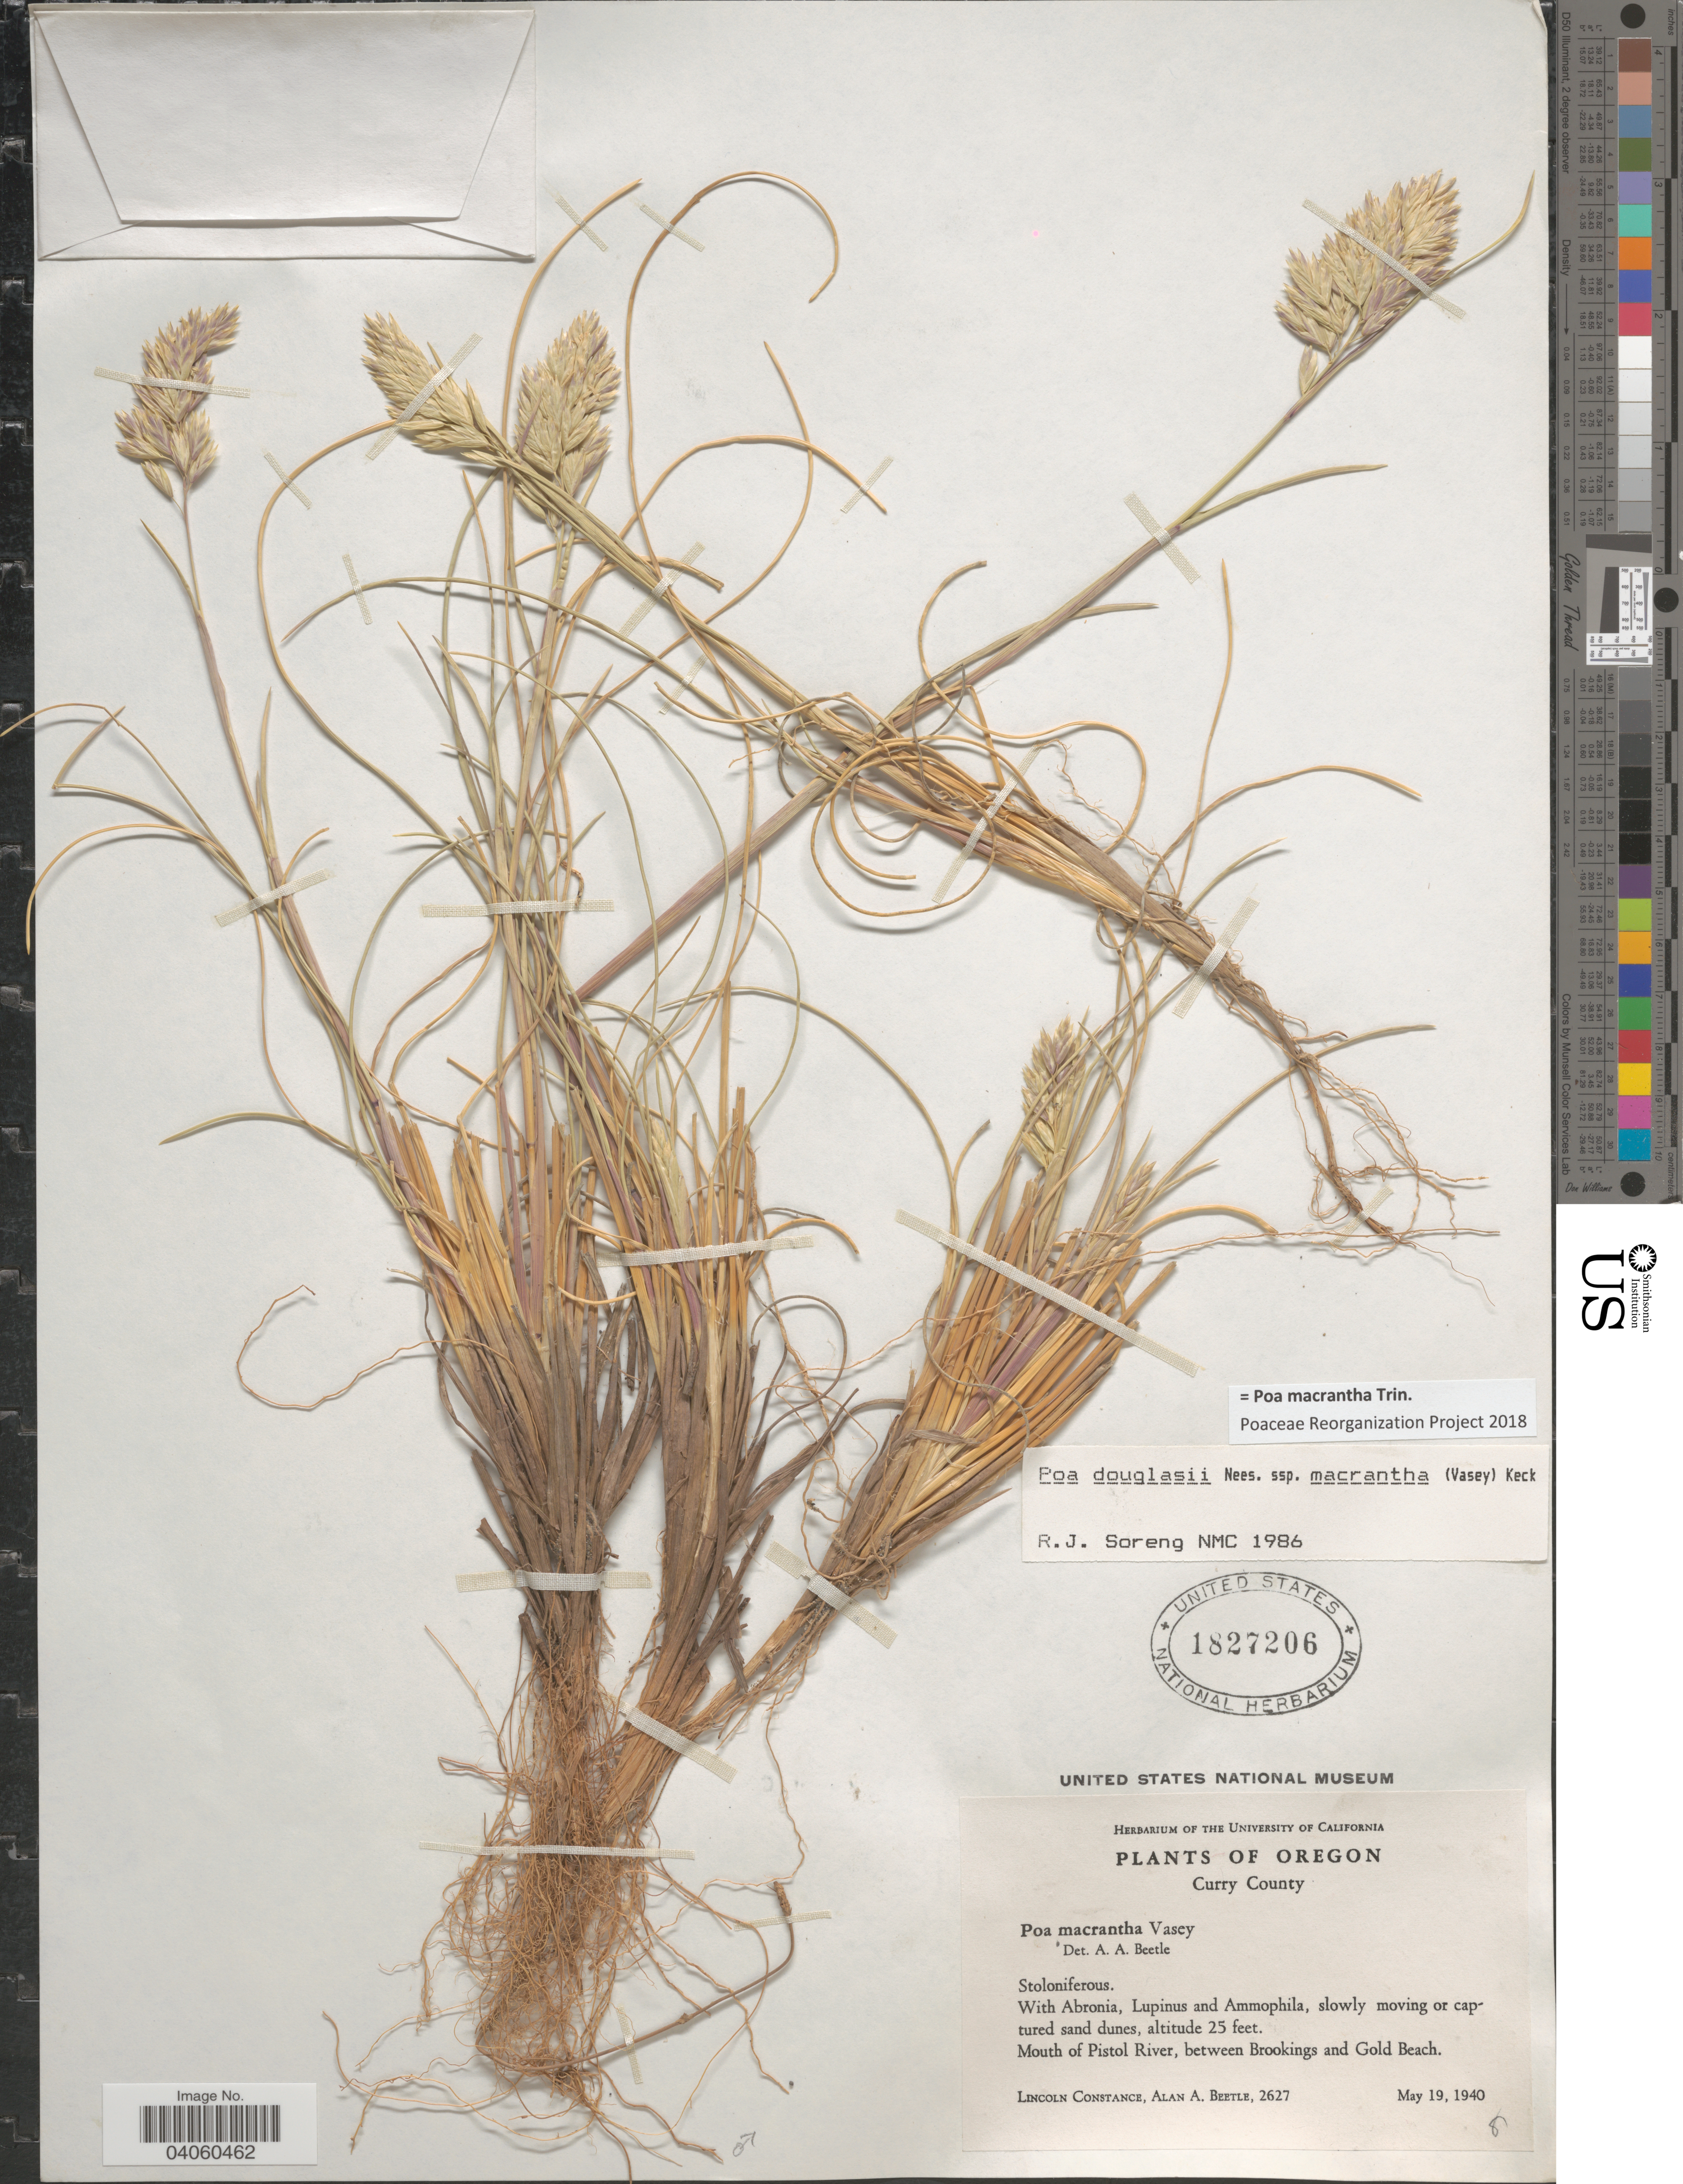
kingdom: Plantae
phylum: Tracheophyta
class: Liliopsida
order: Poales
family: Poaceae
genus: Poa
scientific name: Poa macrantha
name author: Vasey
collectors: L. Constance & A. A. Beetle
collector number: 2627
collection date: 1940-05-19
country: United States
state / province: Oregon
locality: Curry County. Mouth of Pistol River, between Brookings and Gold Beach.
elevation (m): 8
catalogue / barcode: US 1827206